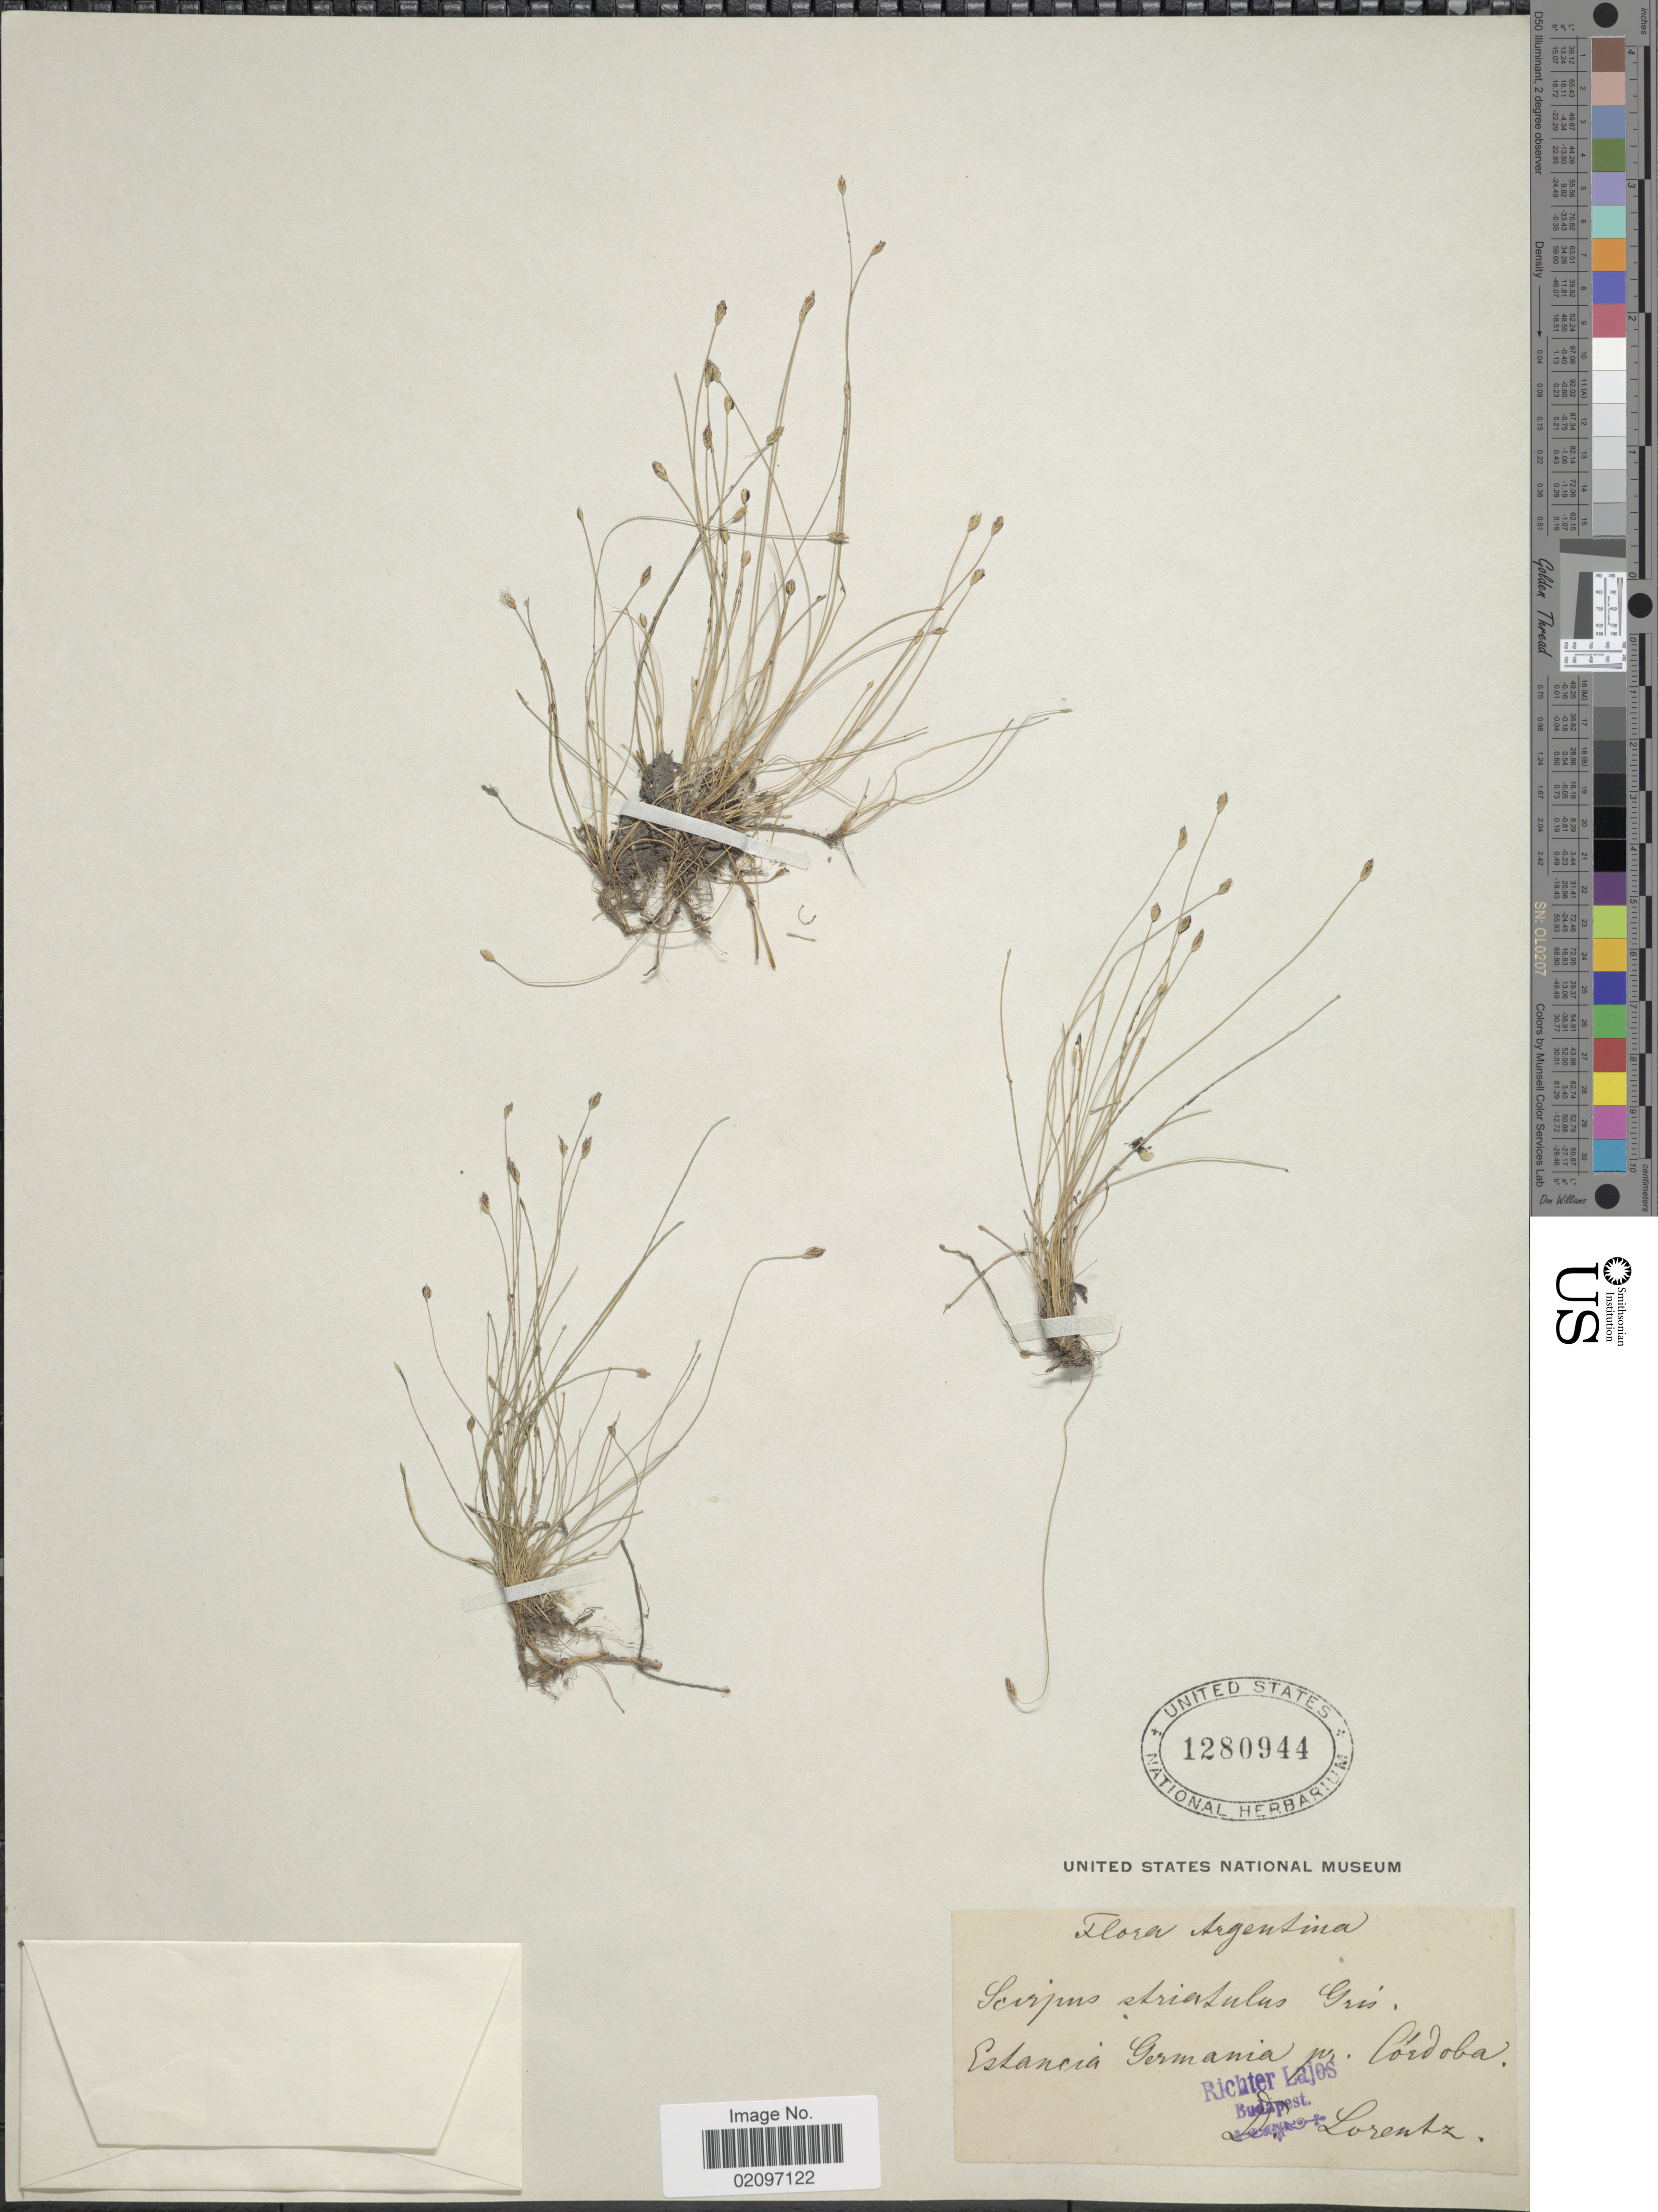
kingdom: Plantae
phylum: Tracheophyta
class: Liliopsida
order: Poales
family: Cyperaceae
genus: Eleocharis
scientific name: Eleocharis bonariensis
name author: Nees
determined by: Strong, Mark T., (BOT), Smithsonian Institution - National Museum of Natural History (UNITED STATES)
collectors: -. Lorentz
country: Argentina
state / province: Cordoba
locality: Estancia Germania pr. Cordoba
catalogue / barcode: US 1280944